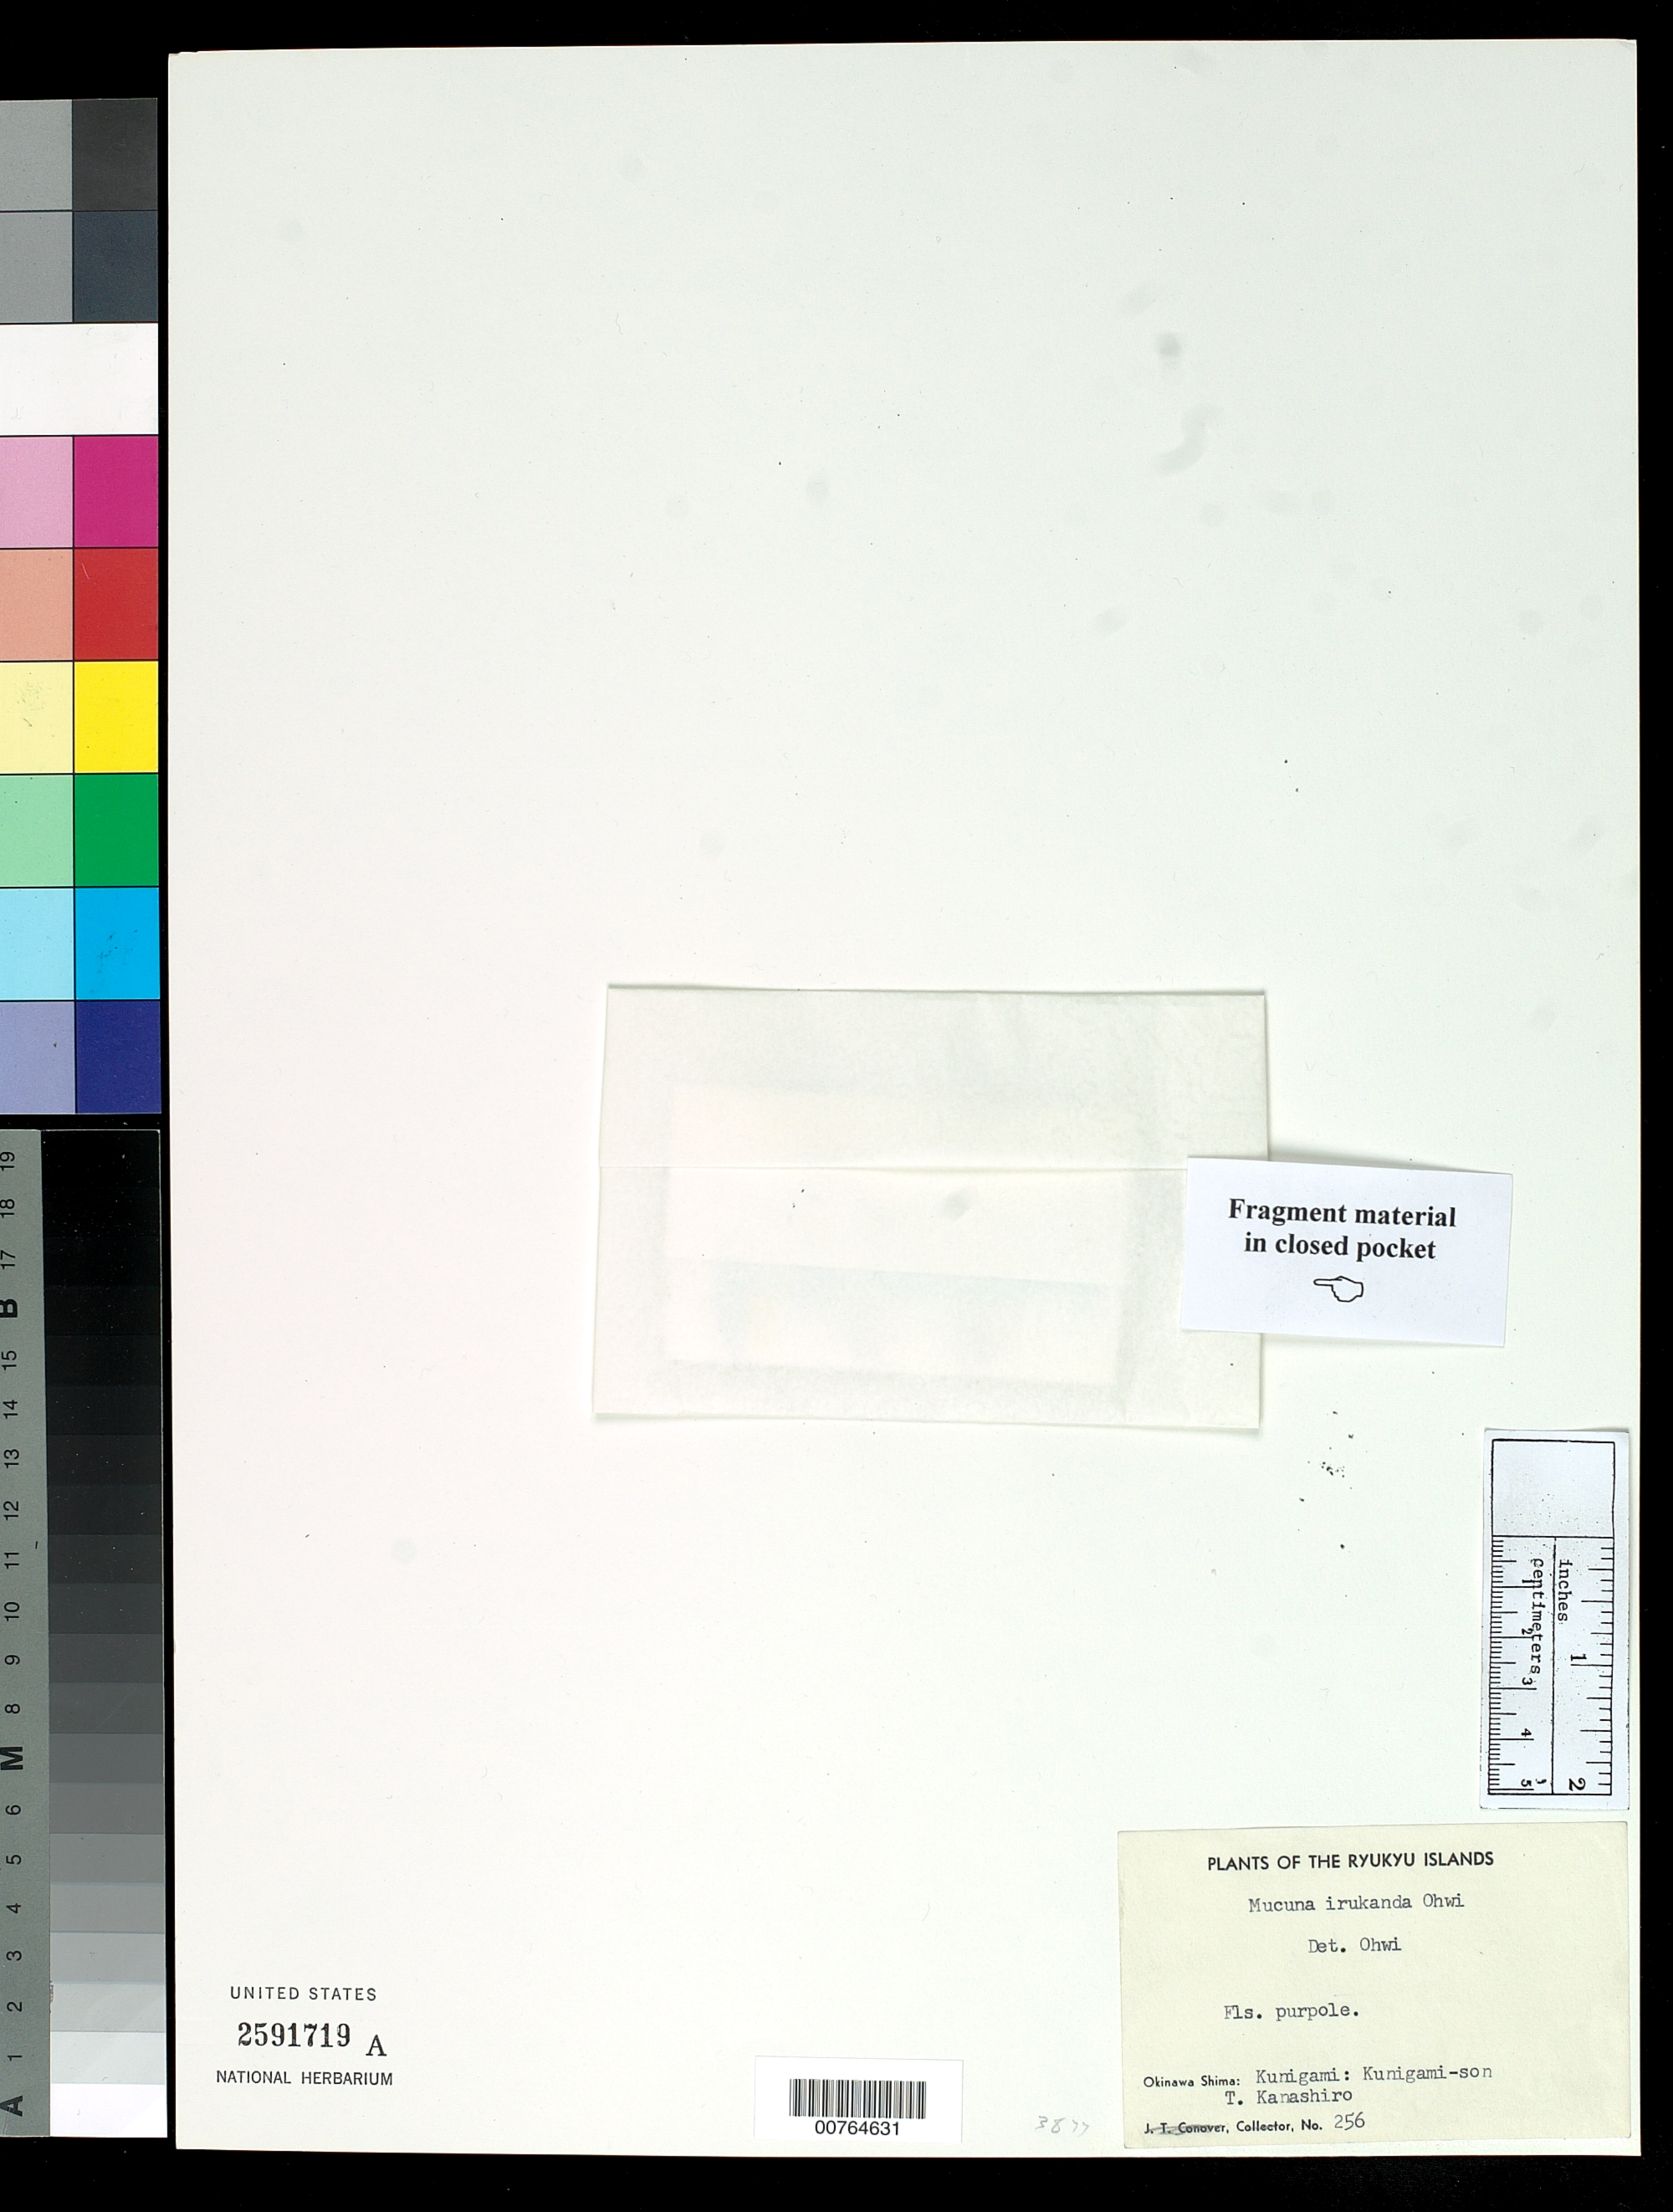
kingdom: Plantae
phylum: Tracheophyta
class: Magnoliopsida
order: Fabales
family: Fabaceae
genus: Mucuna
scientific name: Mucuna irukanda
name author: Ohwi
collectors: T. Kanashiro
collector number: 256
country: Japan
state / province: Okinawa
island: Okinawa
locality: Kunigami.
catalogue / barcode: US 2591719A